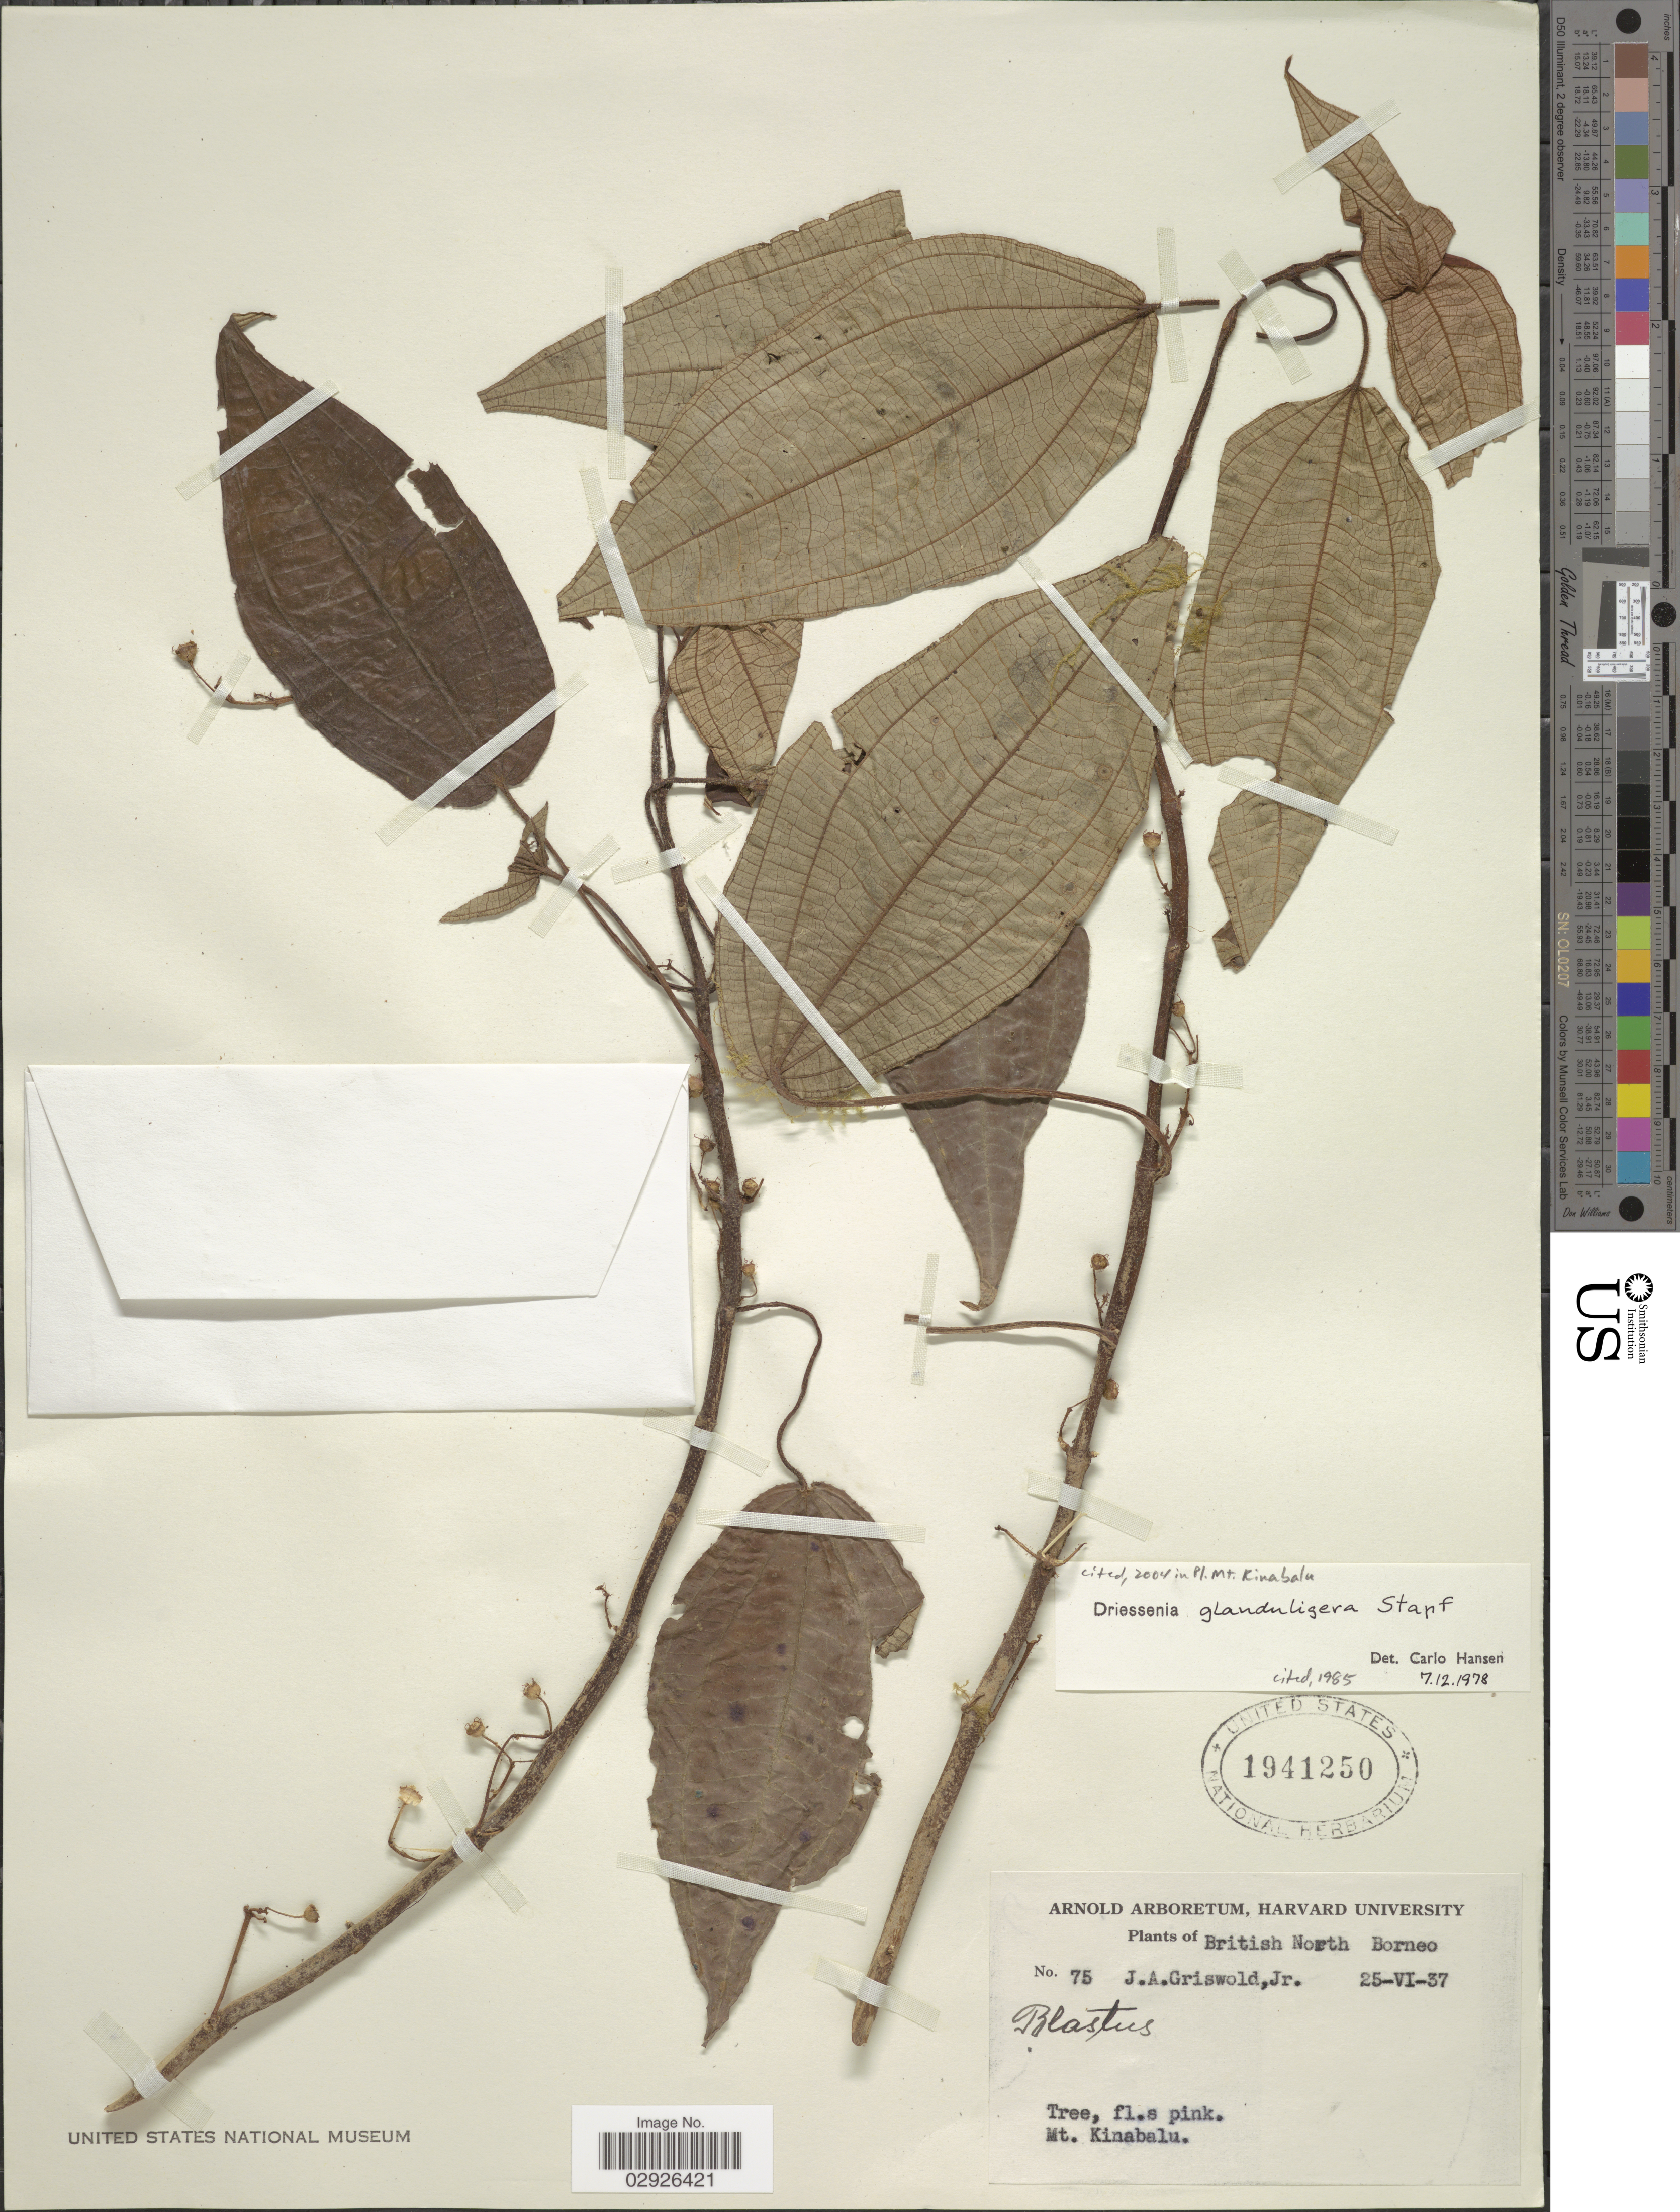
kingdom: Plantae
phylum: Tracheophyta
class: Magnoliopsida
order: Myrtales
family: Melastomataceae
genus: Driessenia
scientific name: Driessenia glanduligera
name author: Stapf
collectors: J. Griswold Jr.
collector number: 75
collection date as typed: Transcribed d/m/y: 25/6/37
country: Malaysia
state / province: Sabah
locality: British North Borneo, Mt. Kinabalu.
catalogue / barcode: US 1941250